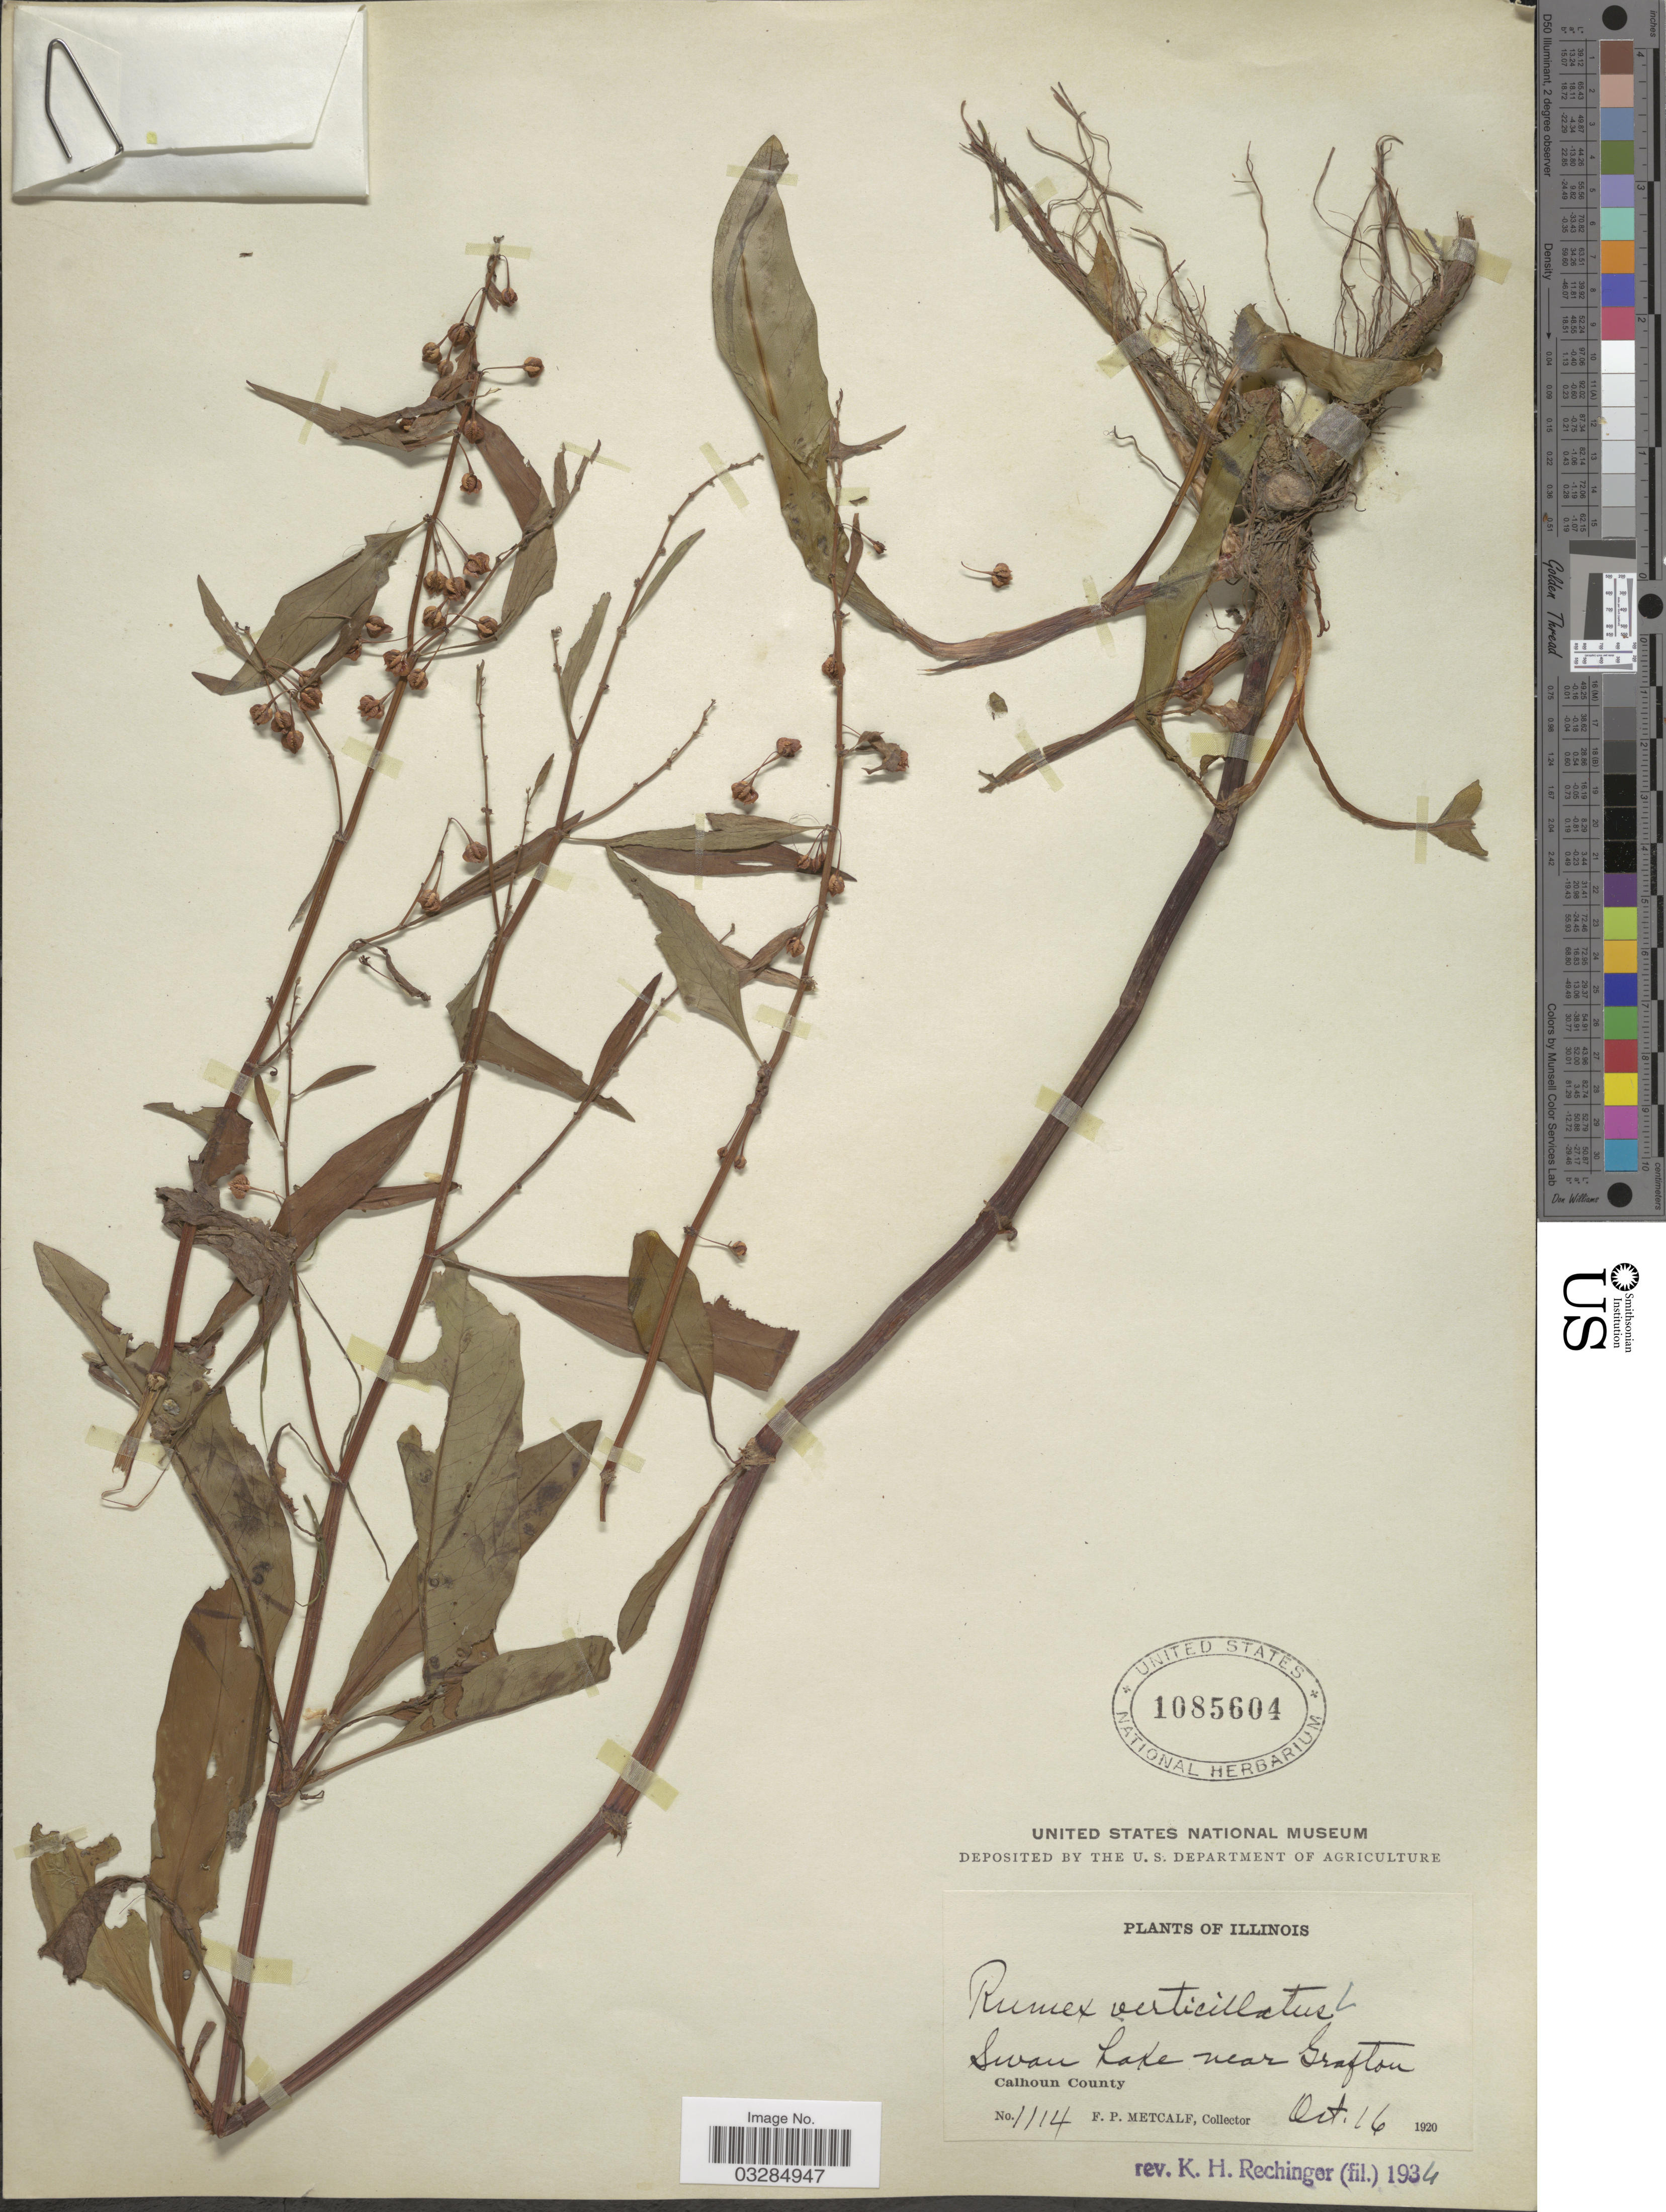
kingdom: Plantae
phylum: Tracheophyta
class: Magnoliopsida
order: Caryophyllales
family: Polygonaceae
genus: Rumex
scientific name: Rumex verticillatus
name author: L.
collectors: F. Metcalf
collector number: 1114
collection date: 1920-10-16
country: United States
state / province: Illinois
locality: Swan Lake near Grafton. Calhoun County.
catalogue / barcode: US 1085604